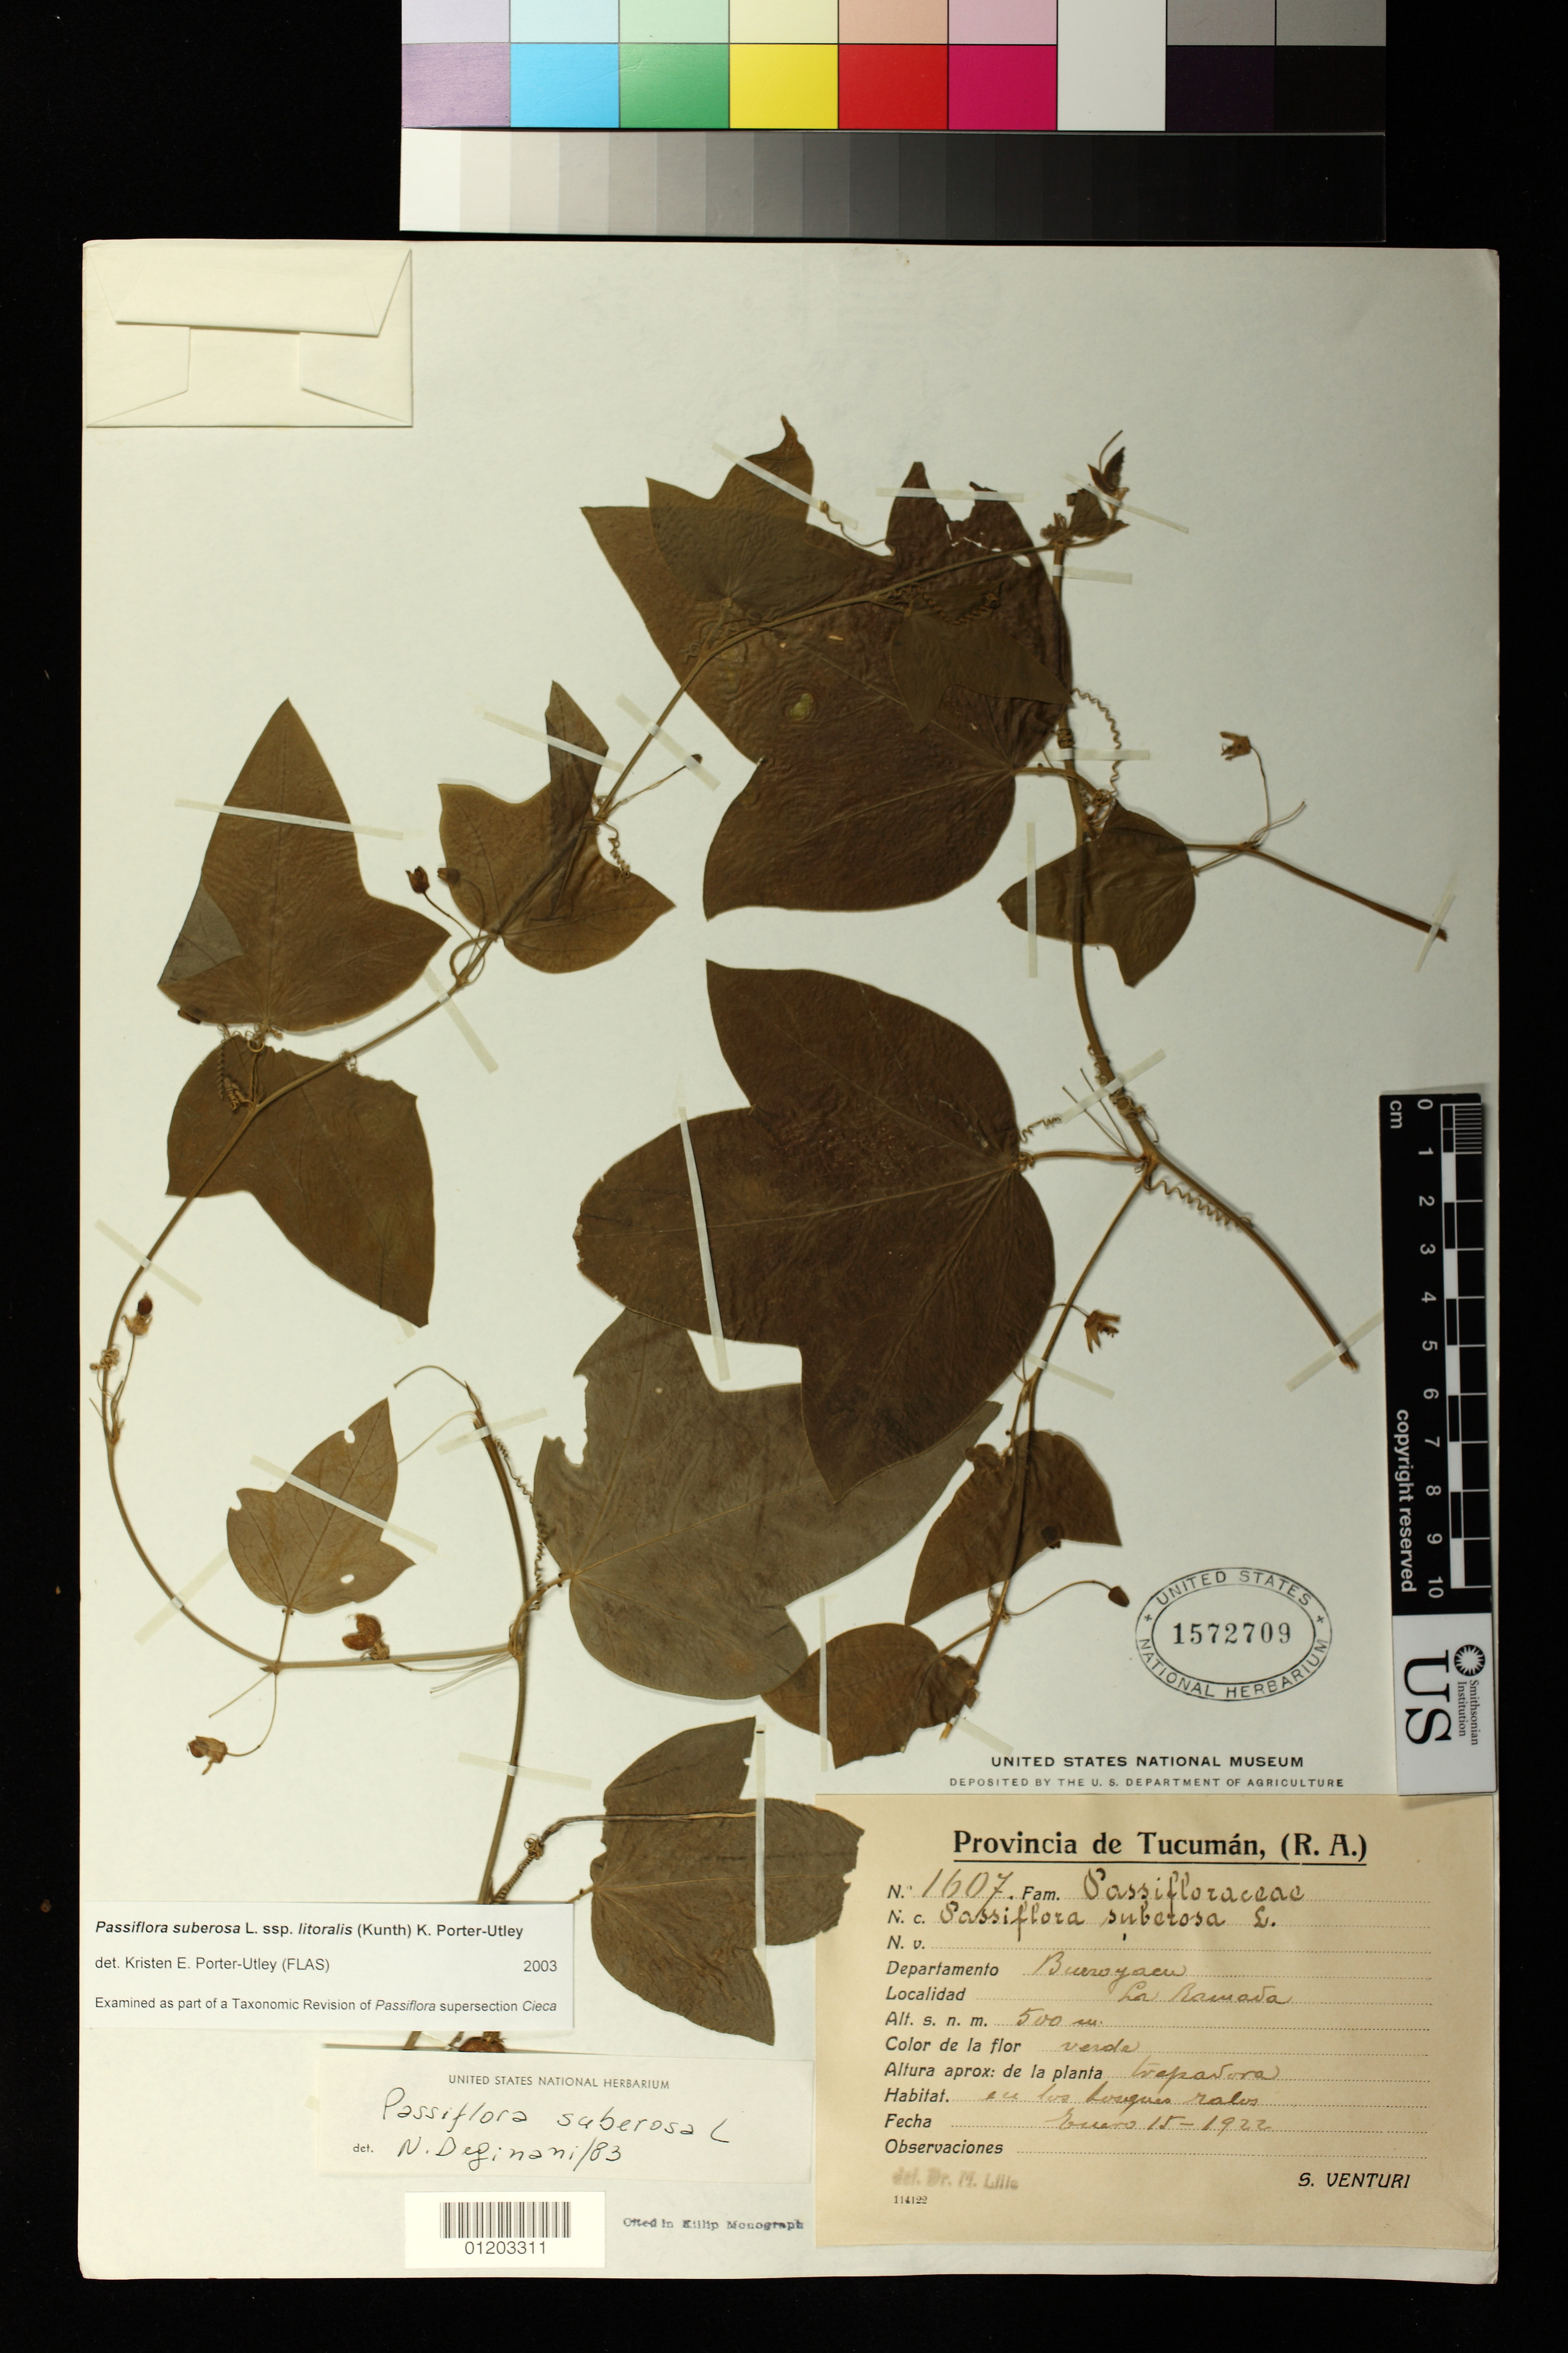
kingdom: Plantae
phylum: Tracheophyta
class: Magnoliopsida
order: Malpighiales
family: Passifloraceae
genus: Passiflora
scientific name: Passiflora stipulata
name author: Aubl.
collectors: S. Venturi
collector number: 1607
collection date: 1922-01-15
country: Argentina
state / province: Tucuman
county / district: Burruyacu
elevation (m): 500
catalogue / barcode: US 1572709